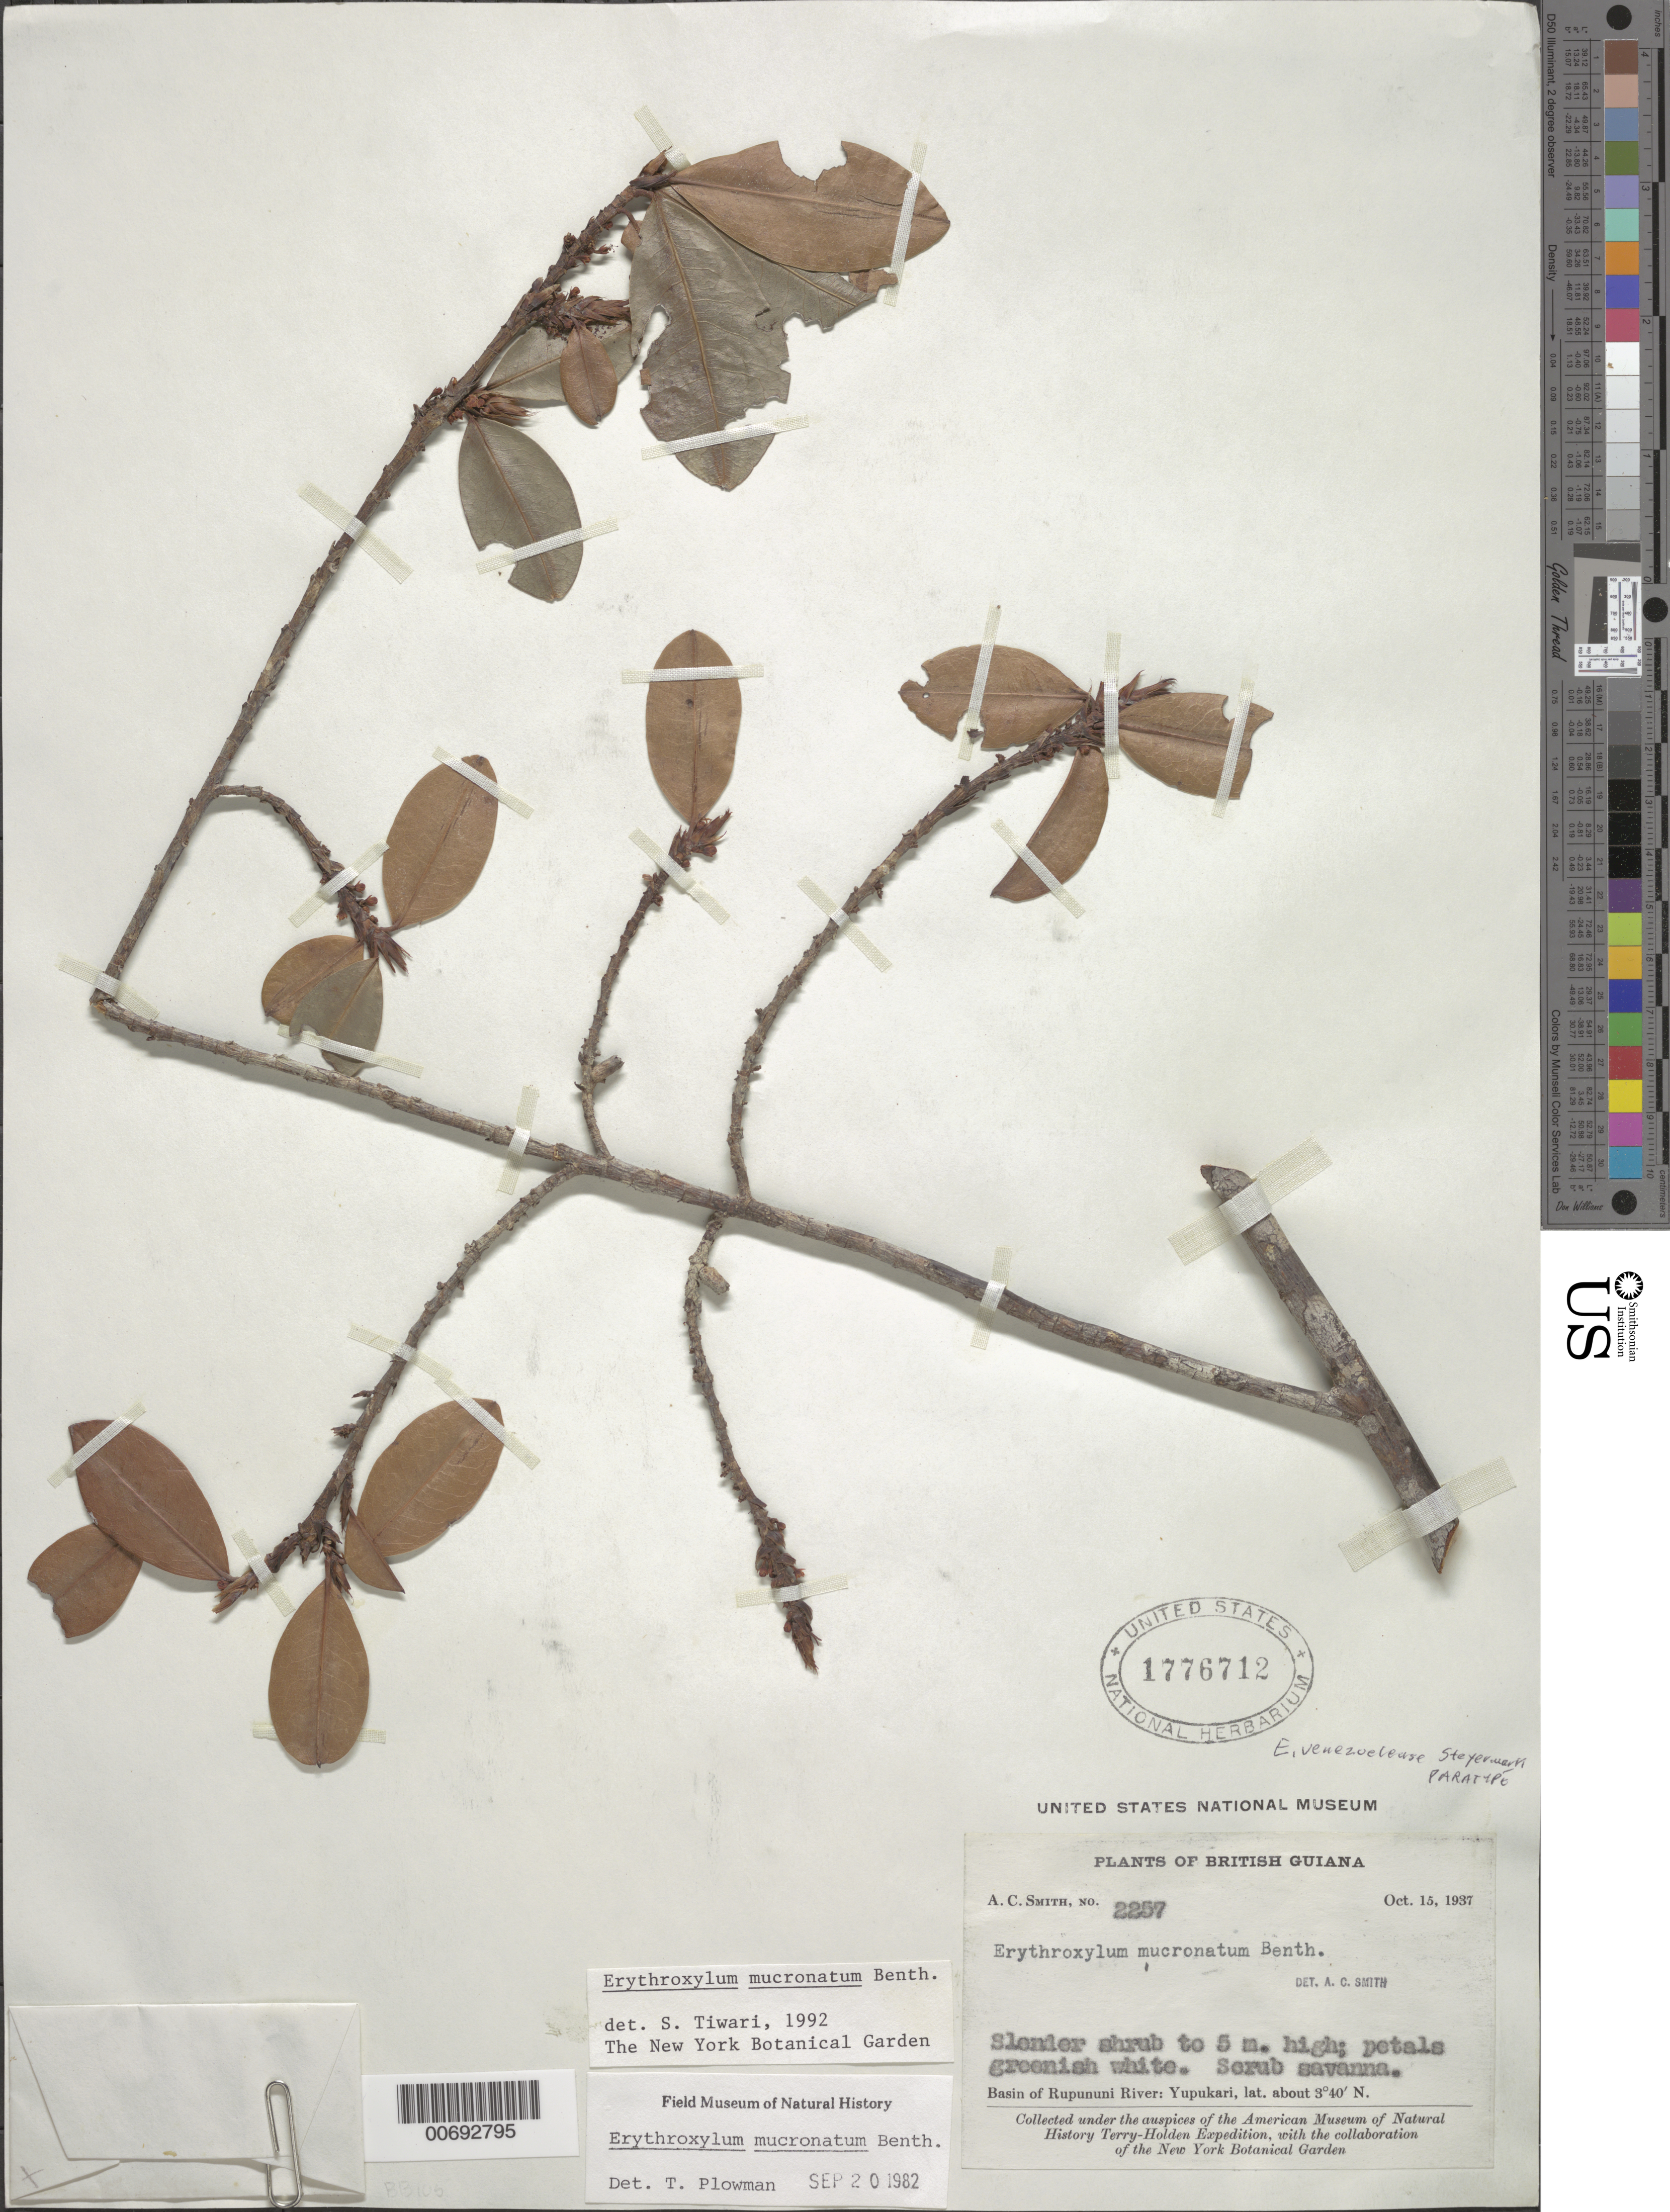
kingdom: Plantae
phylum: Tracheophyta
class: Magnoliopsida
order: Malpighiales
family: Erythroxylaceae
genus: Erythroxylum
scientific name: Erythroxylum mucronatum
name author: Benth.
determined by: Tiwari, S.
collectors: A. C. Smith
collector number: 2257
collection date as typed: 15-Oct-37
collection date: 1937-10-15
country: Guyana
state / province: U. Takutu-U. Essequibo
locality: Yupukari, Rupununi River basin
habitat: Scrub savanna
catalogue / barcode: US 1776712